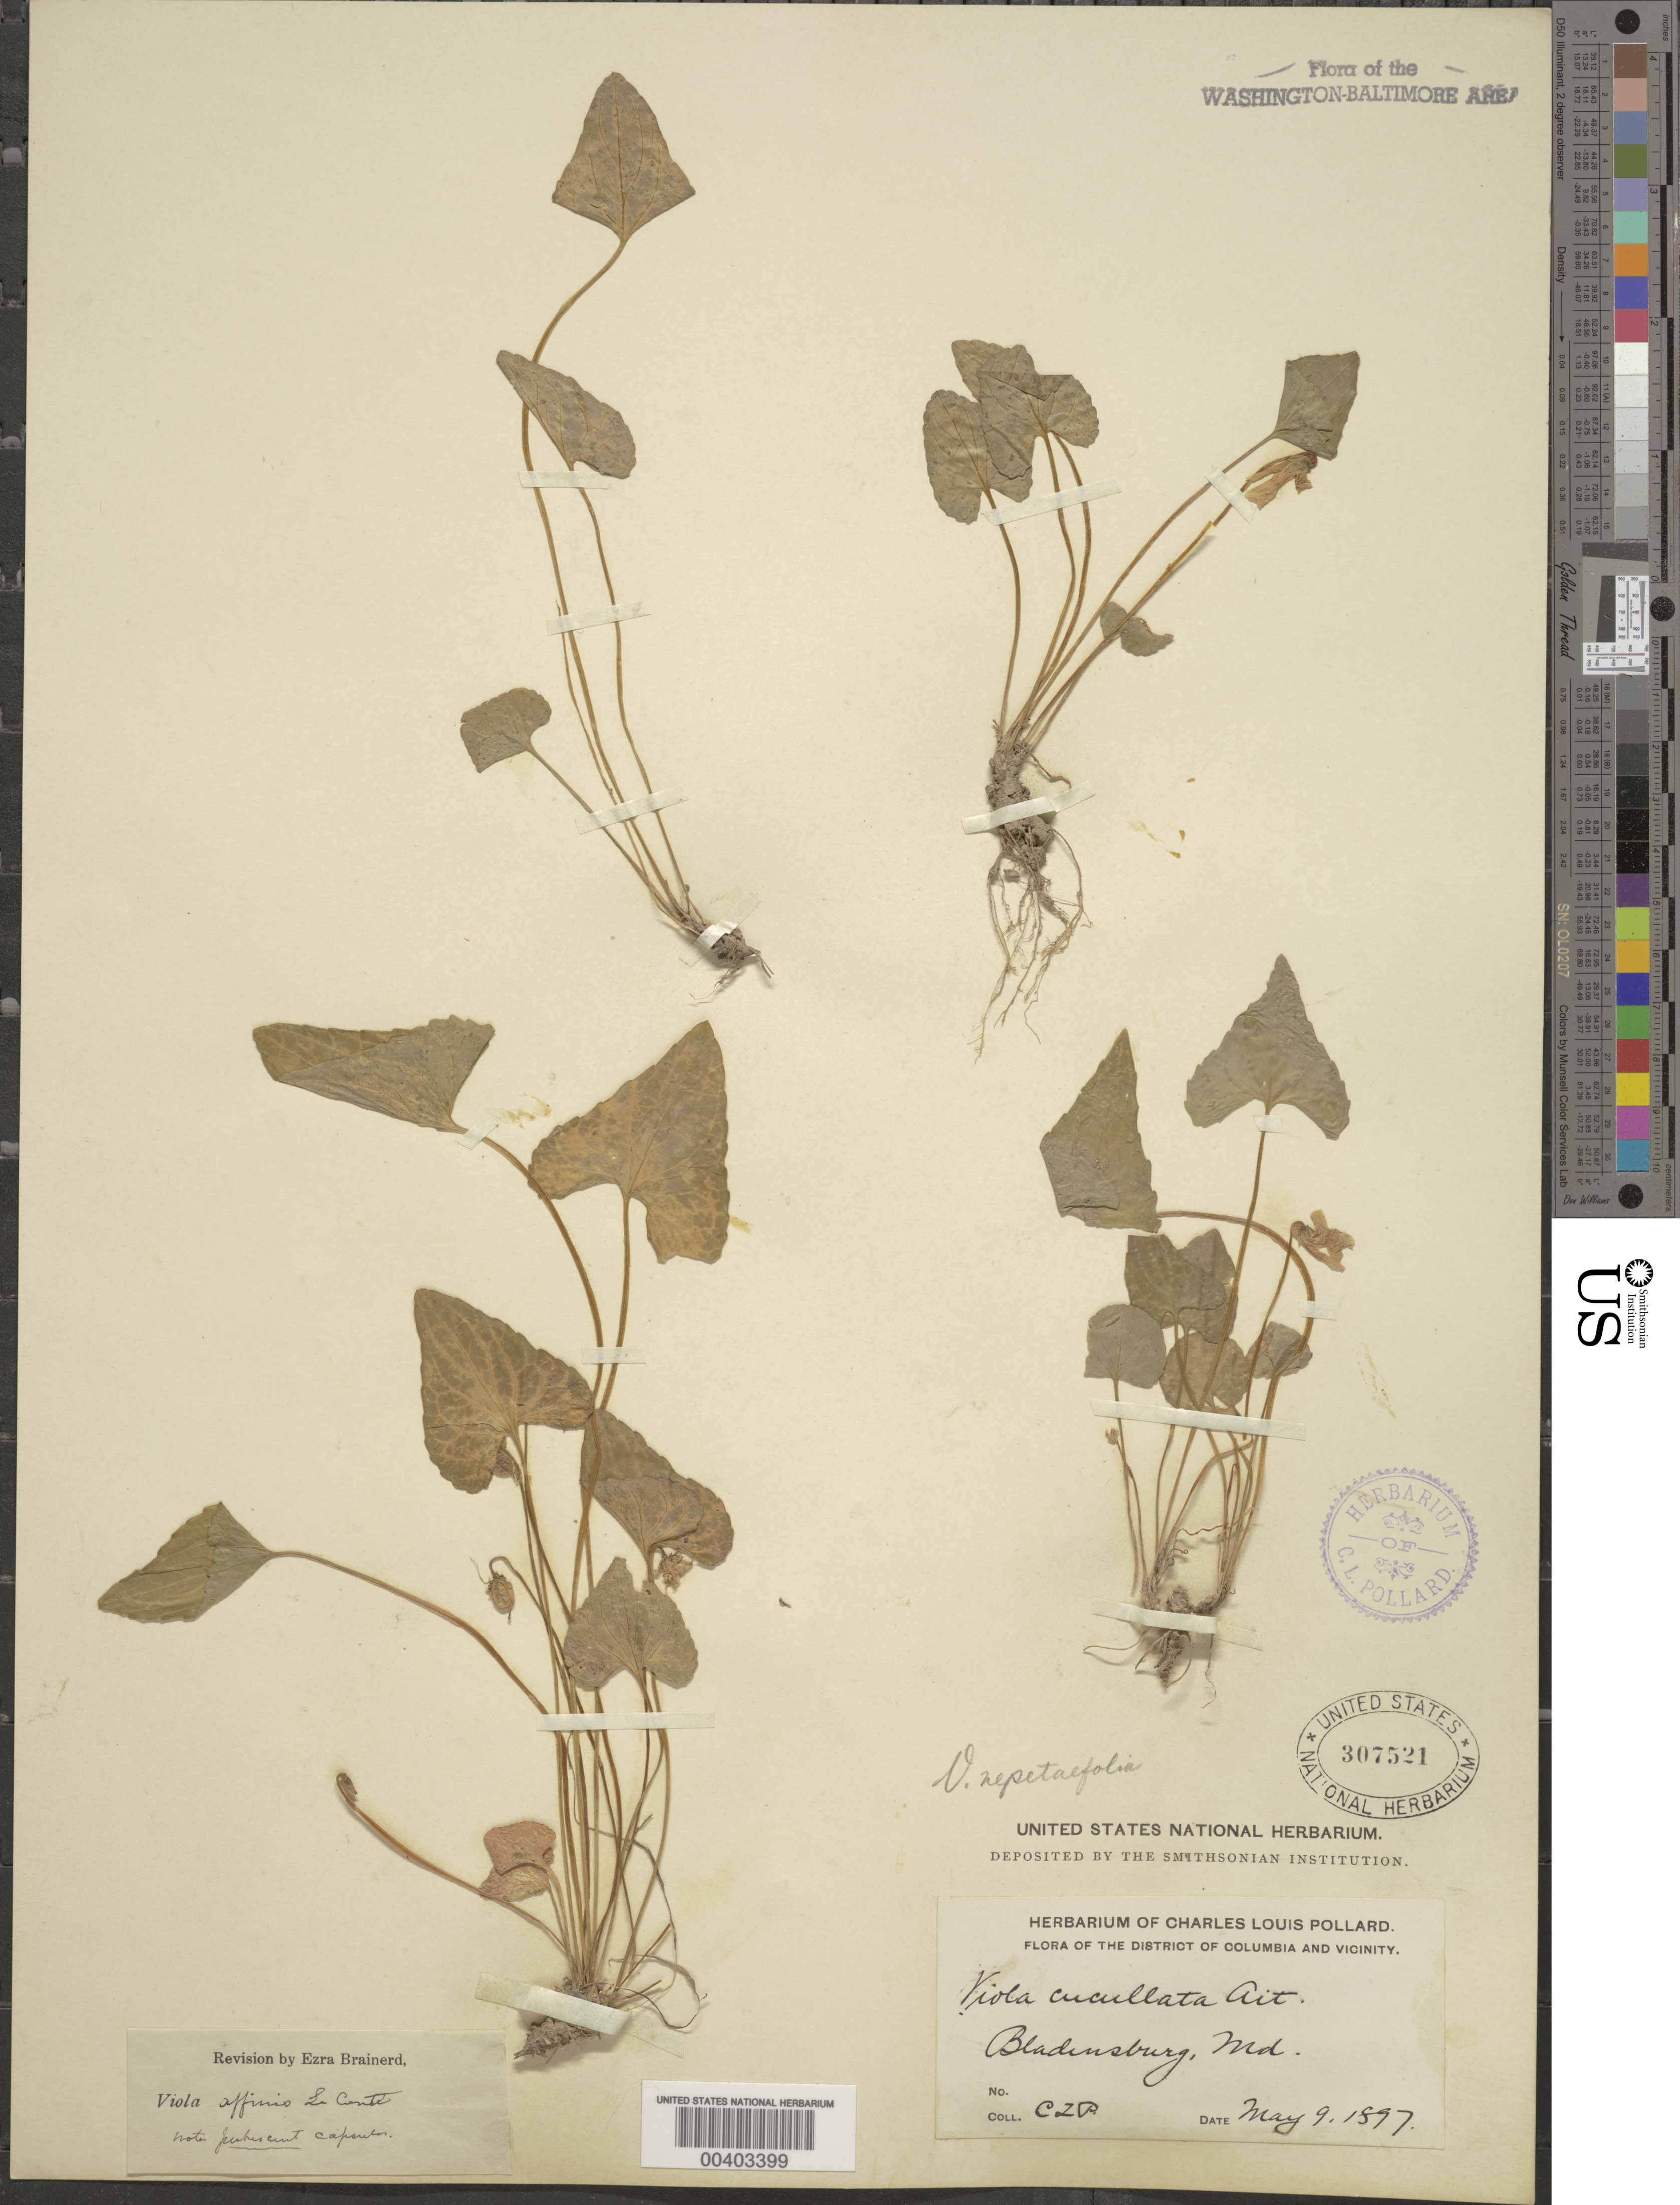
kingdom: Plantae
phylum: Tracheophyta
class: Magnoliopsida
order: Malpighiales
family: Violaceae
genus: Viola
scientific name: Viola sororia var. affinis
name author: (LeConte) McKinney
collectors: C. L. Pollard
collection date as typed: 09 May 1897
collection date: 1897-05-09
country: United States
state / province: Maryland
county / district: Prince George's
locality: Bladensburg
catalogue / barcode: US 307521